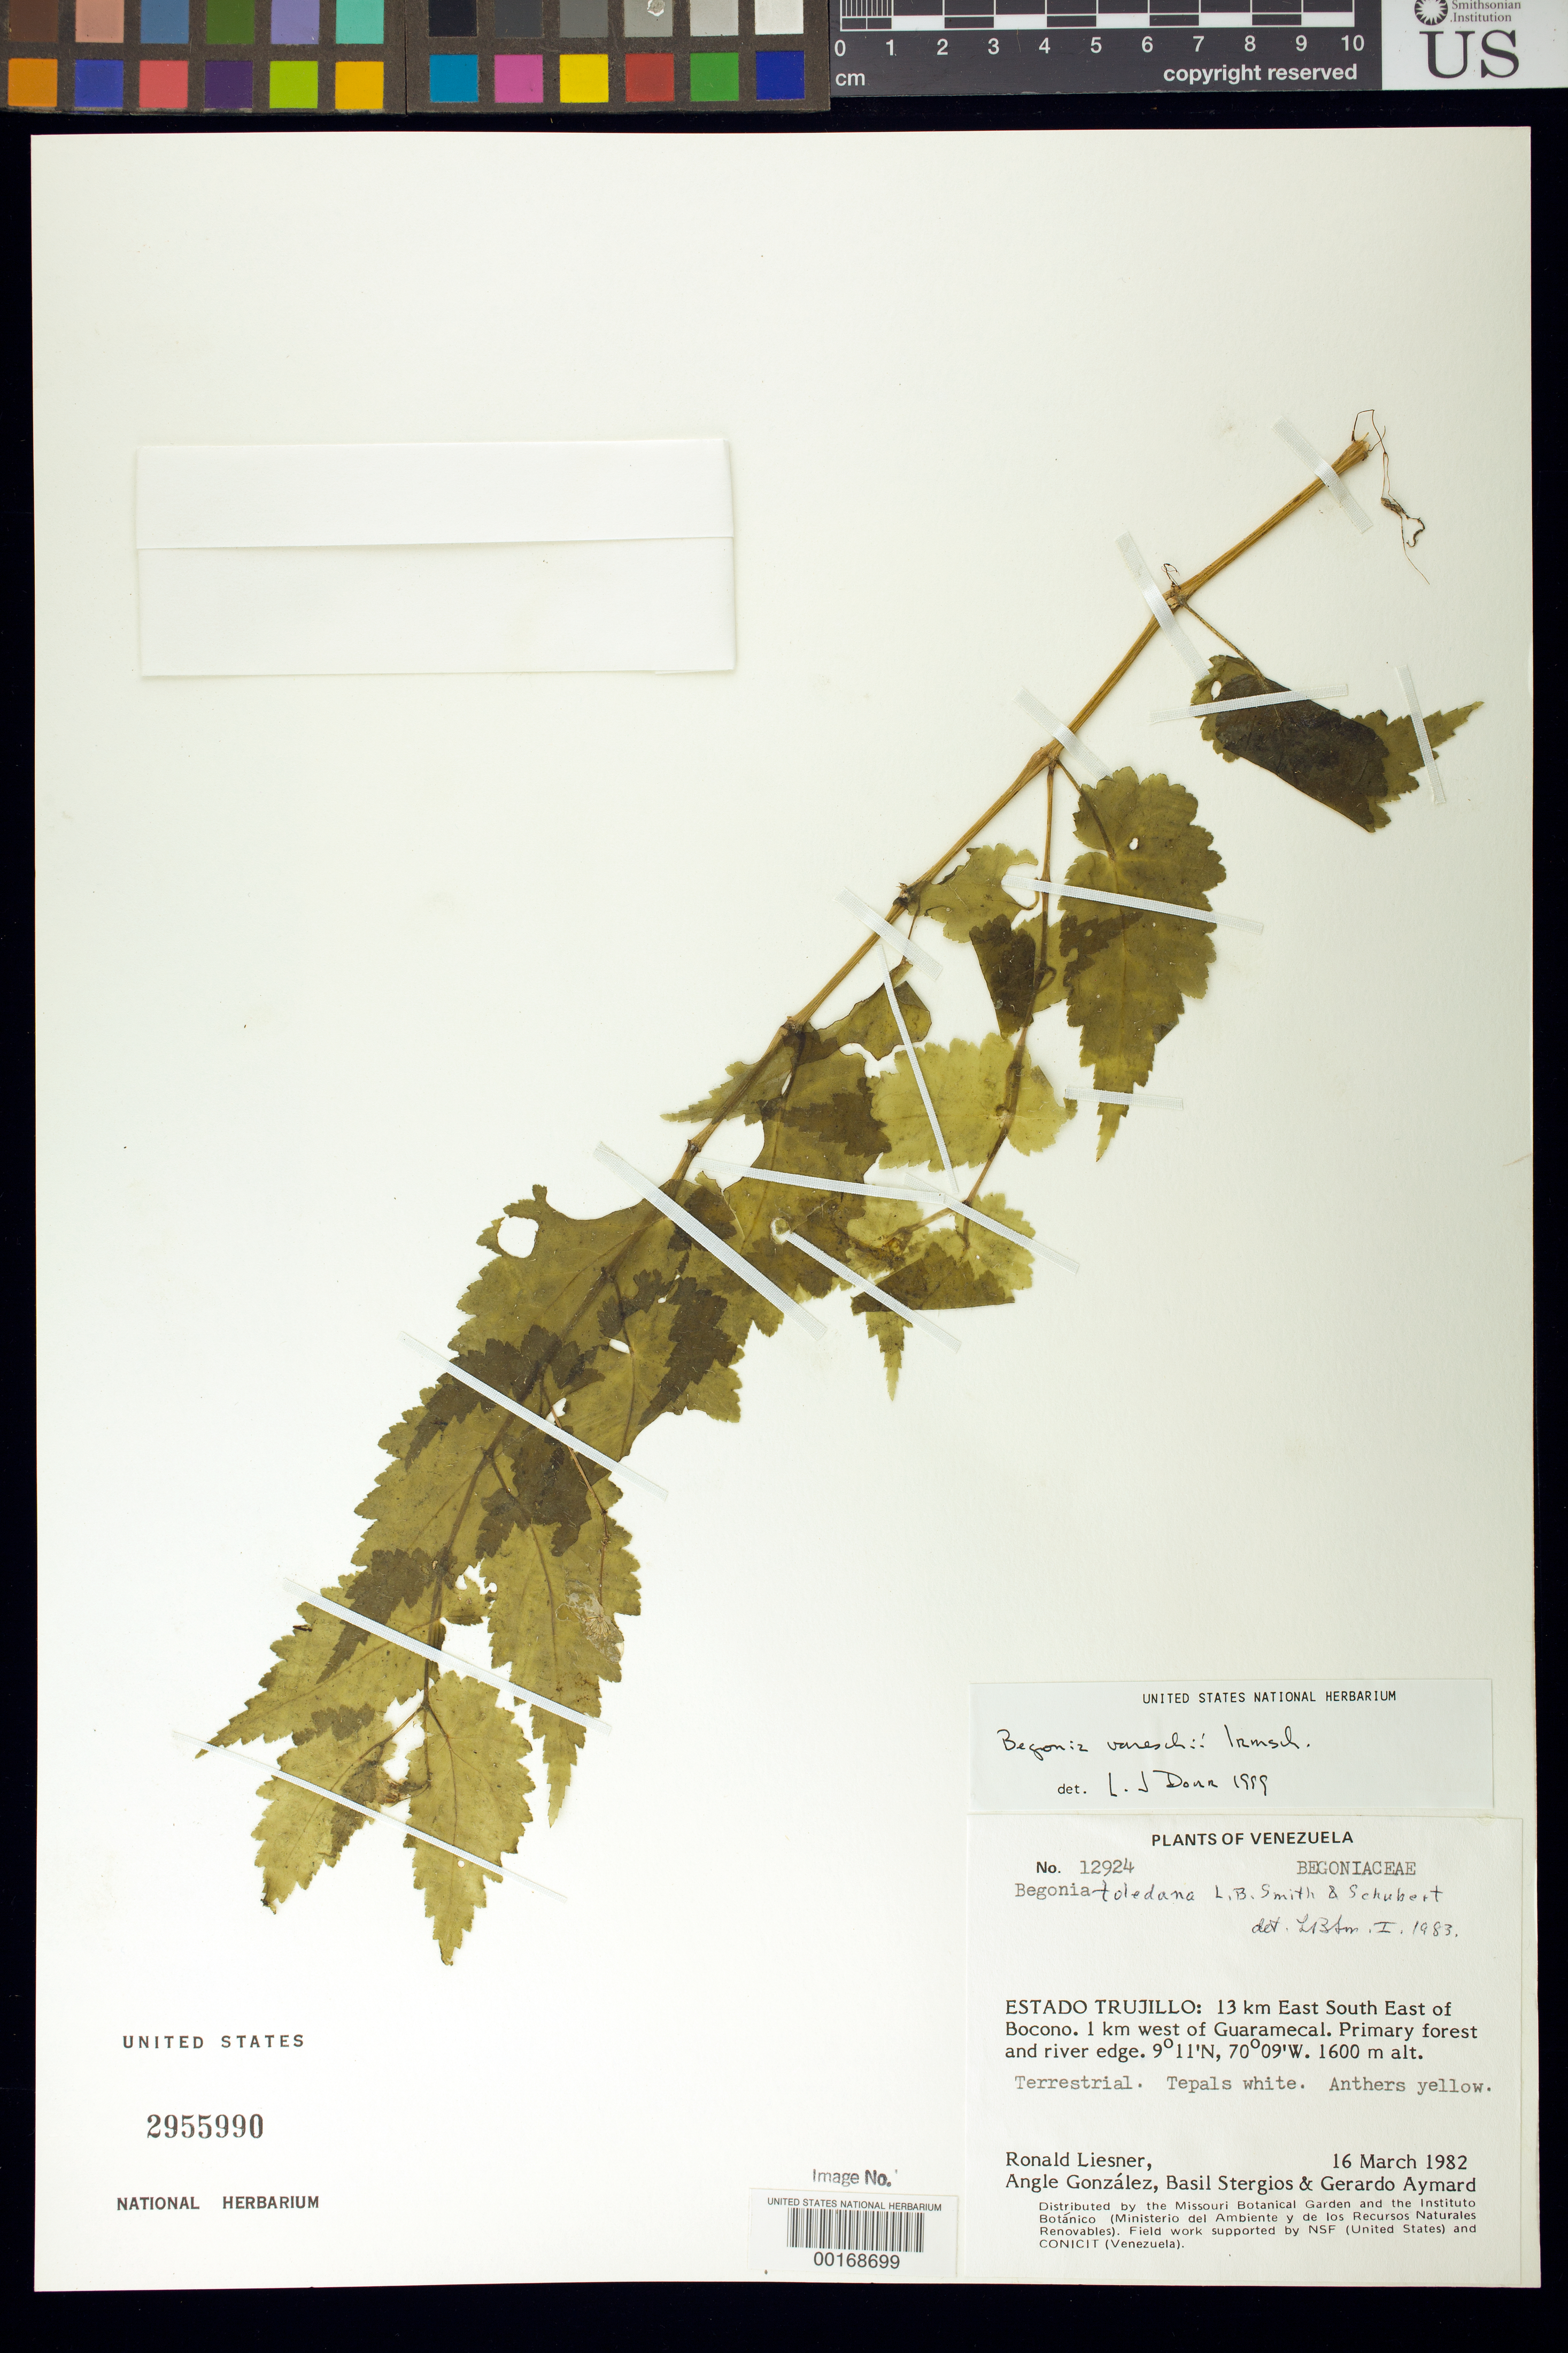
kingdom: Plantae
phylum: Tracheophyta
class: Magnoliopsida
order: Cucurbitales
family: Begoniaceae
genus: Begonia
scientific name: Begonia vareschii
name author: Irmsch.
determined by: Dorr, L. J., (BOT), Smithsonian Institution - National Museum of Natural History (UNITED STATES)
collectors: R. L. Liesner, A. C. González, B. G. Stergios & G. A. Aymard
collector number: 12924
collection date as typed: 16 Mar 1982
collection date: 1982-03-16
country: Venezuela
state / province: Trujillo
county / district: Boconó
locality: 13 km ESE of Boconó, 1 km W of Guaramacal.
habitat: Primary forest and river edge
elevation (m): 1600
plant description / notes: MO, PORT, US, VEN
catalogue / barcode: US 2955990